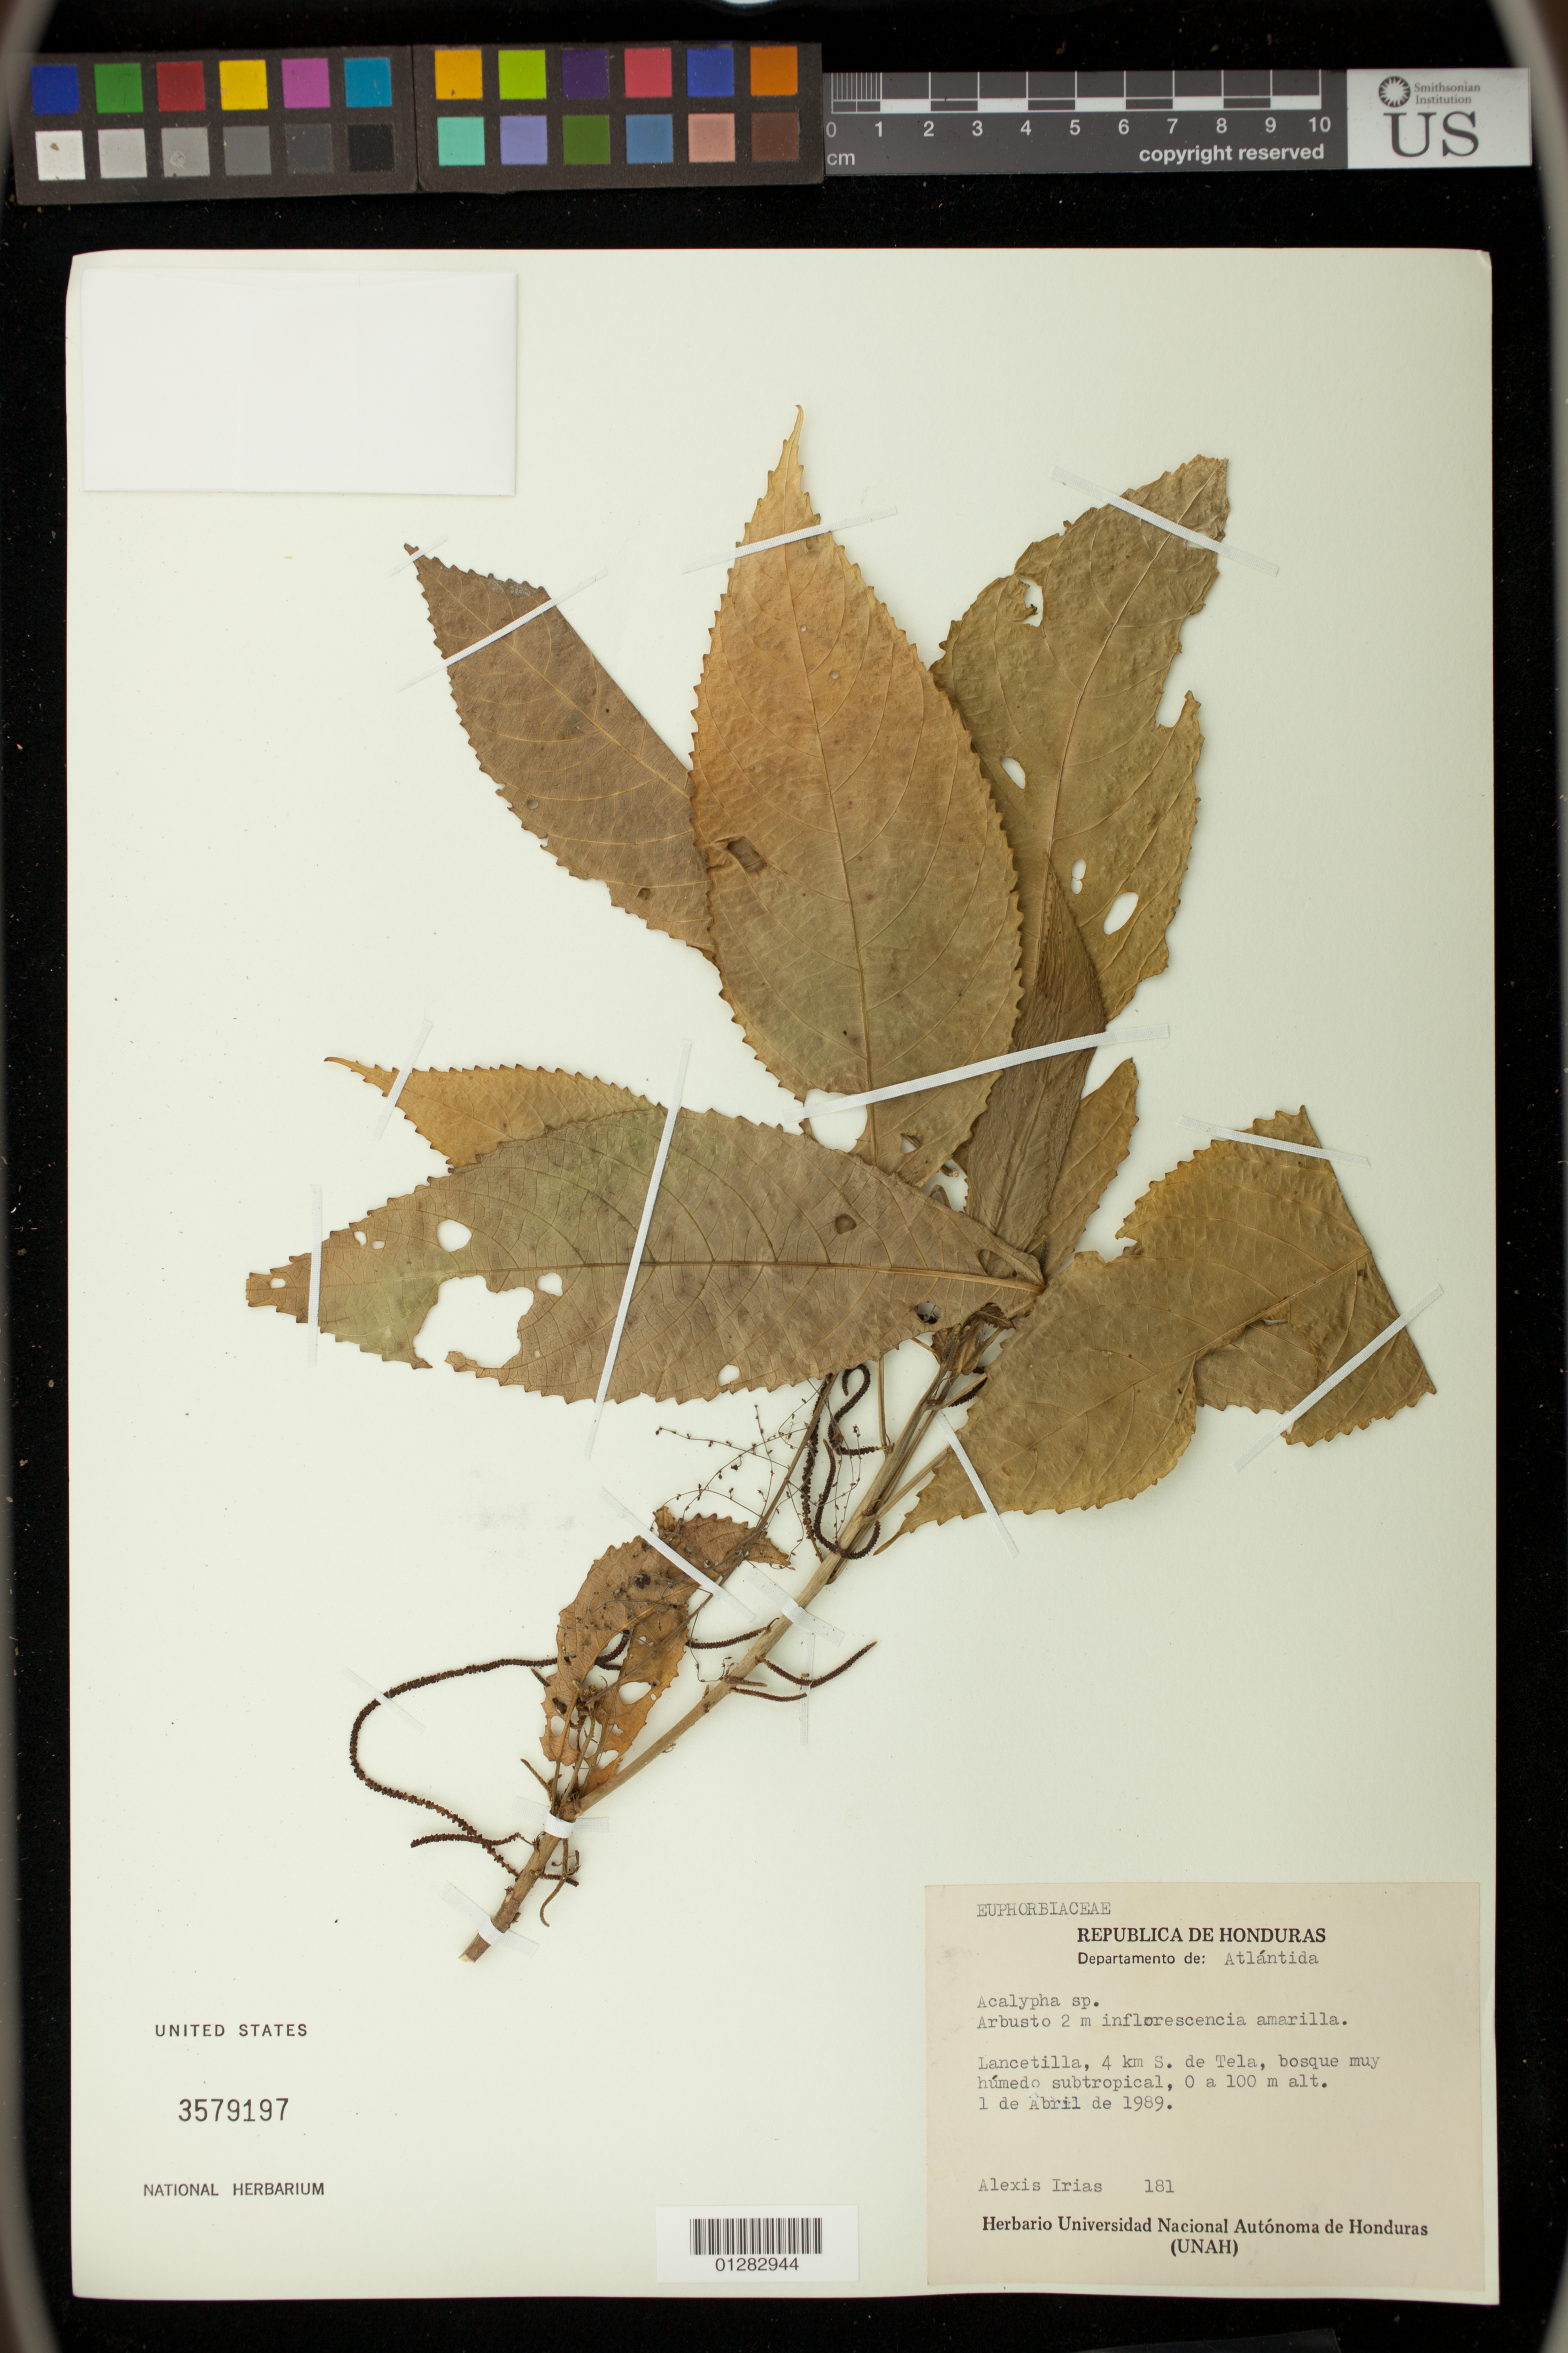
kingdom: Plantae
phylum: Tracheophyta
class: Magnoliopsida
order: Malpighiales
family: Euphorbiaceae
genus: Acalypha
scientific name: Acalypha sp.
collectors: A. Irias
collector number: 181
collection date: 1989-04-01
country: Honduras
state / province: Atlántida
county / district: Tela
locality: Lancetilla, 4 km south de Tela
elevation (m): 0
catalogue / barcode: US 3579197